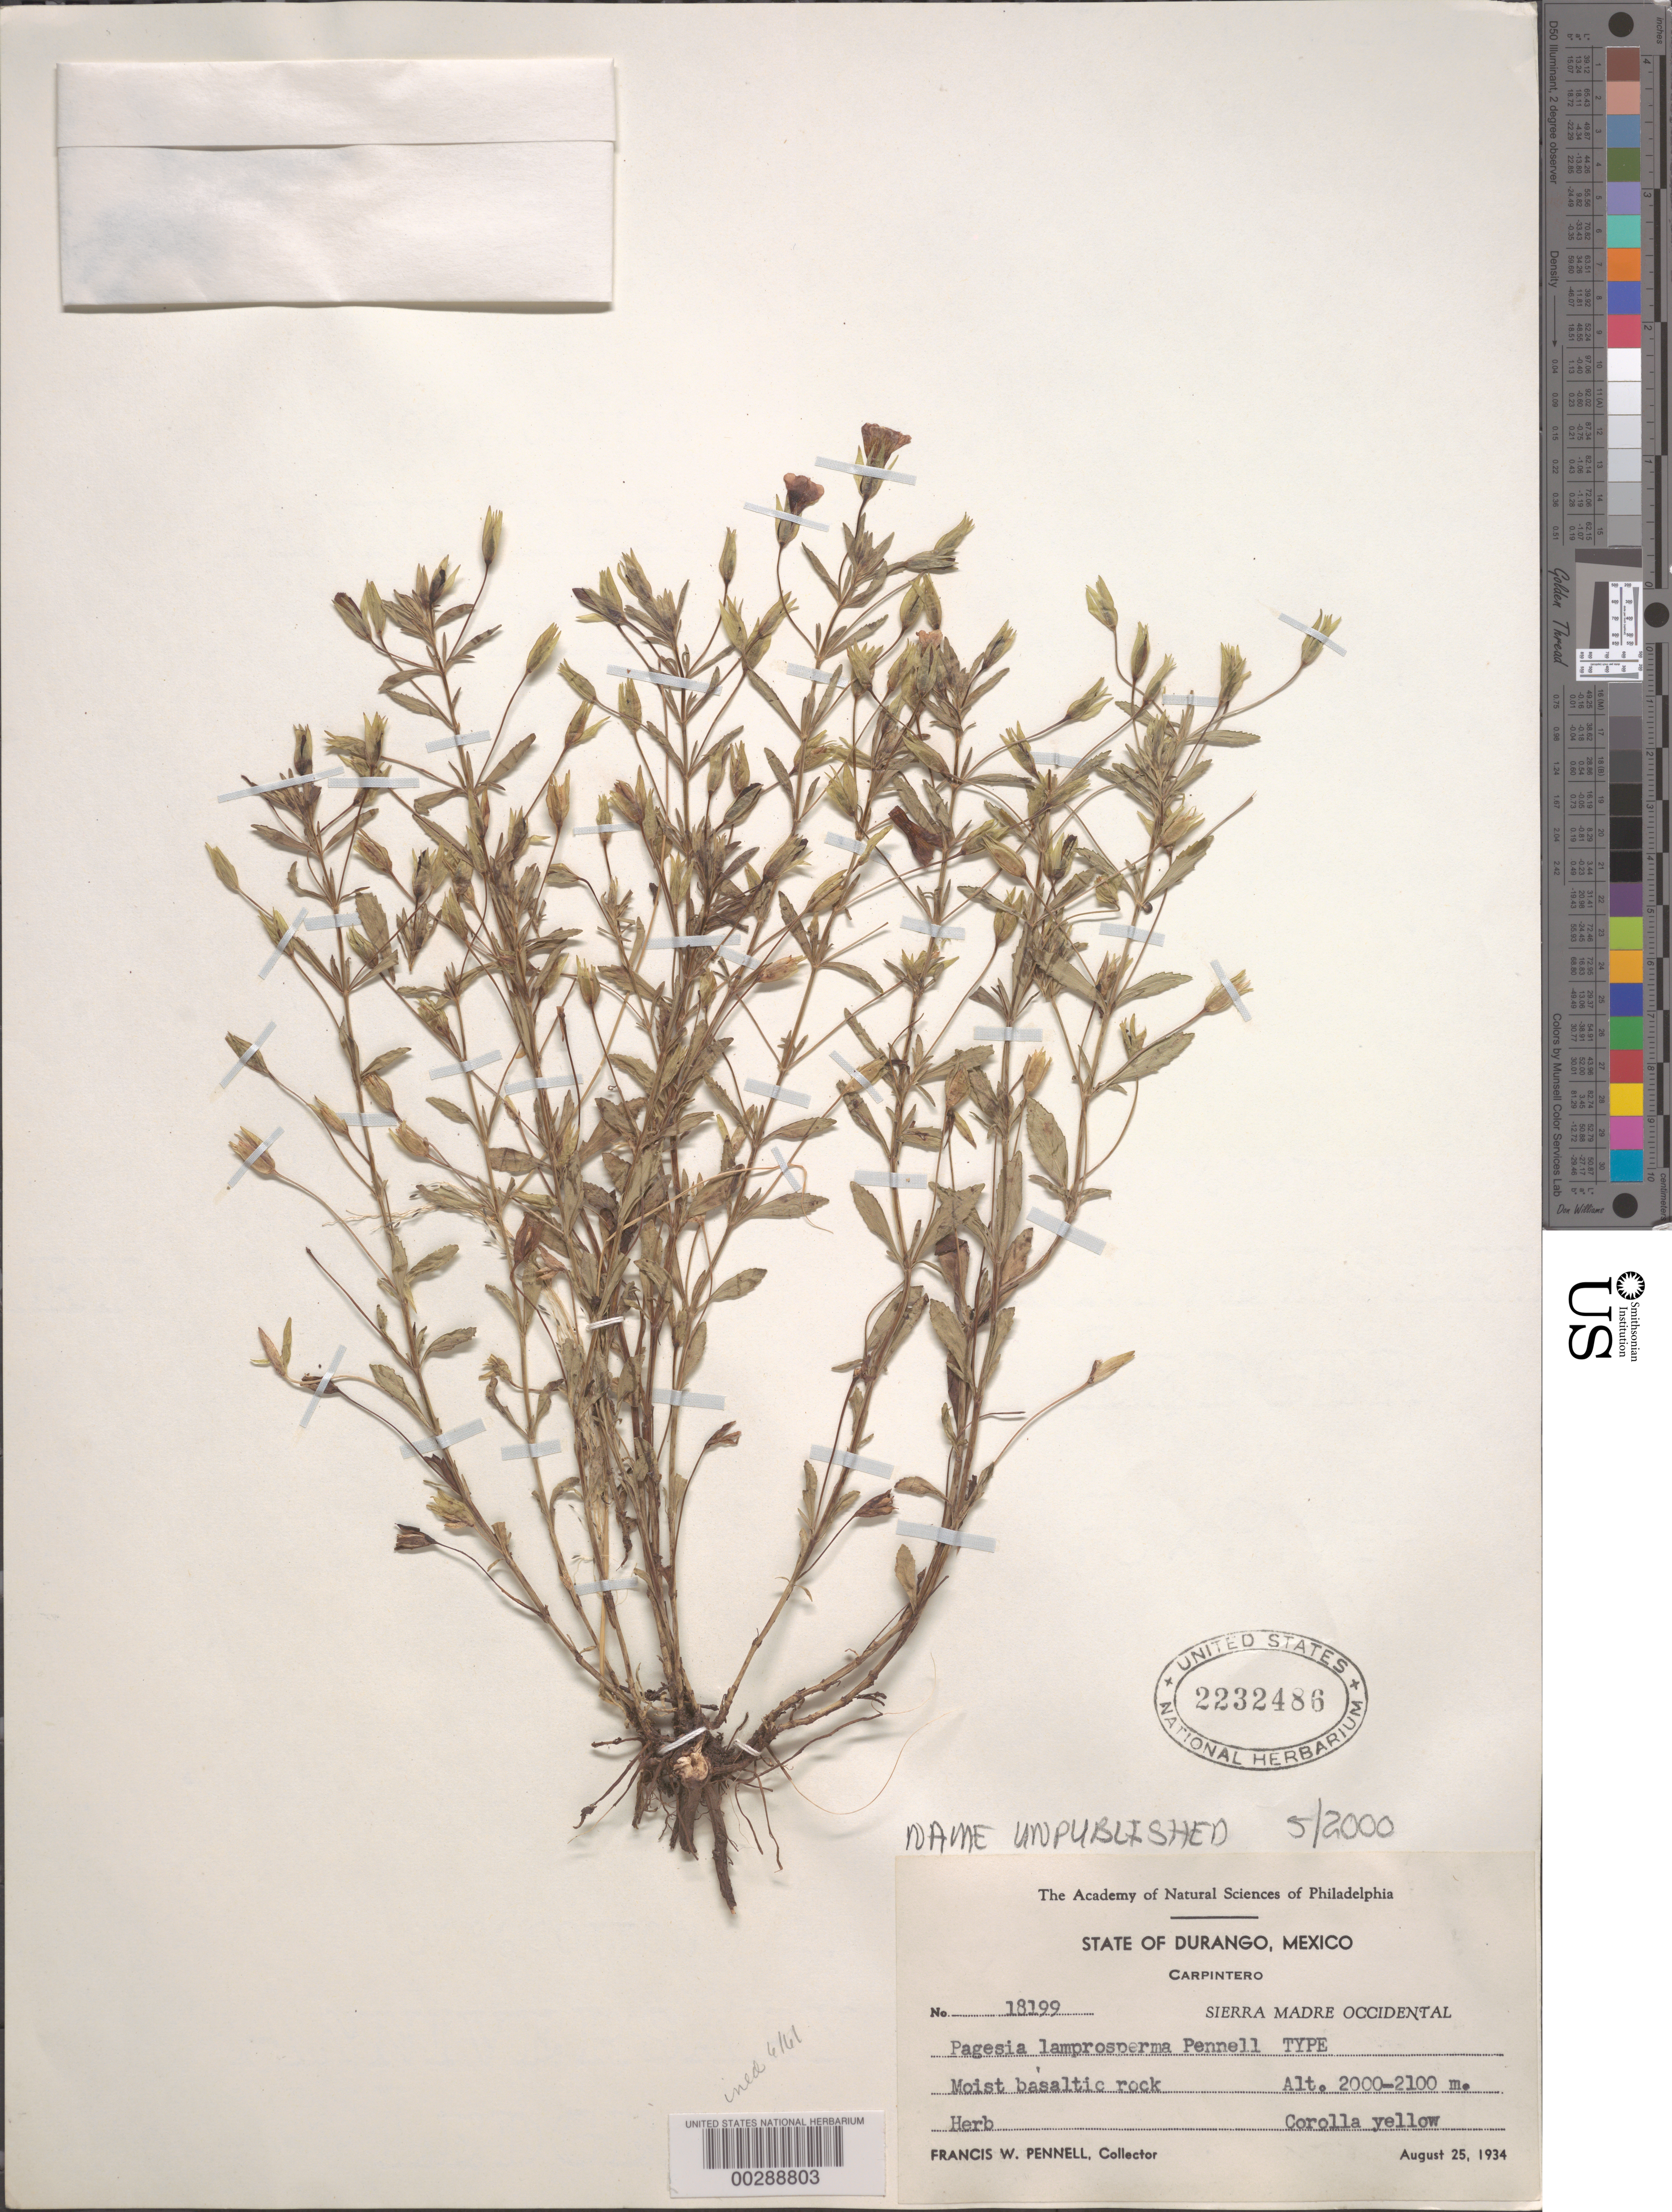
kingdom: Plantae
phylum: Tracheophyta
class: Magnoliopsida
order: Lamiales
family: Plantaginaceae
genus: Pagesia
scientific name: Pagesia sp.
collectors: F. W. Pennell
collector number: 18199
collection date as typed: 25 Aug 1934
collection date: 1934-08-25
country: Mexico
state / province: Durango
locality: Sierre madre occidental, carpintero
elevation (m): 2000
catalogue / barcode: US 2232486